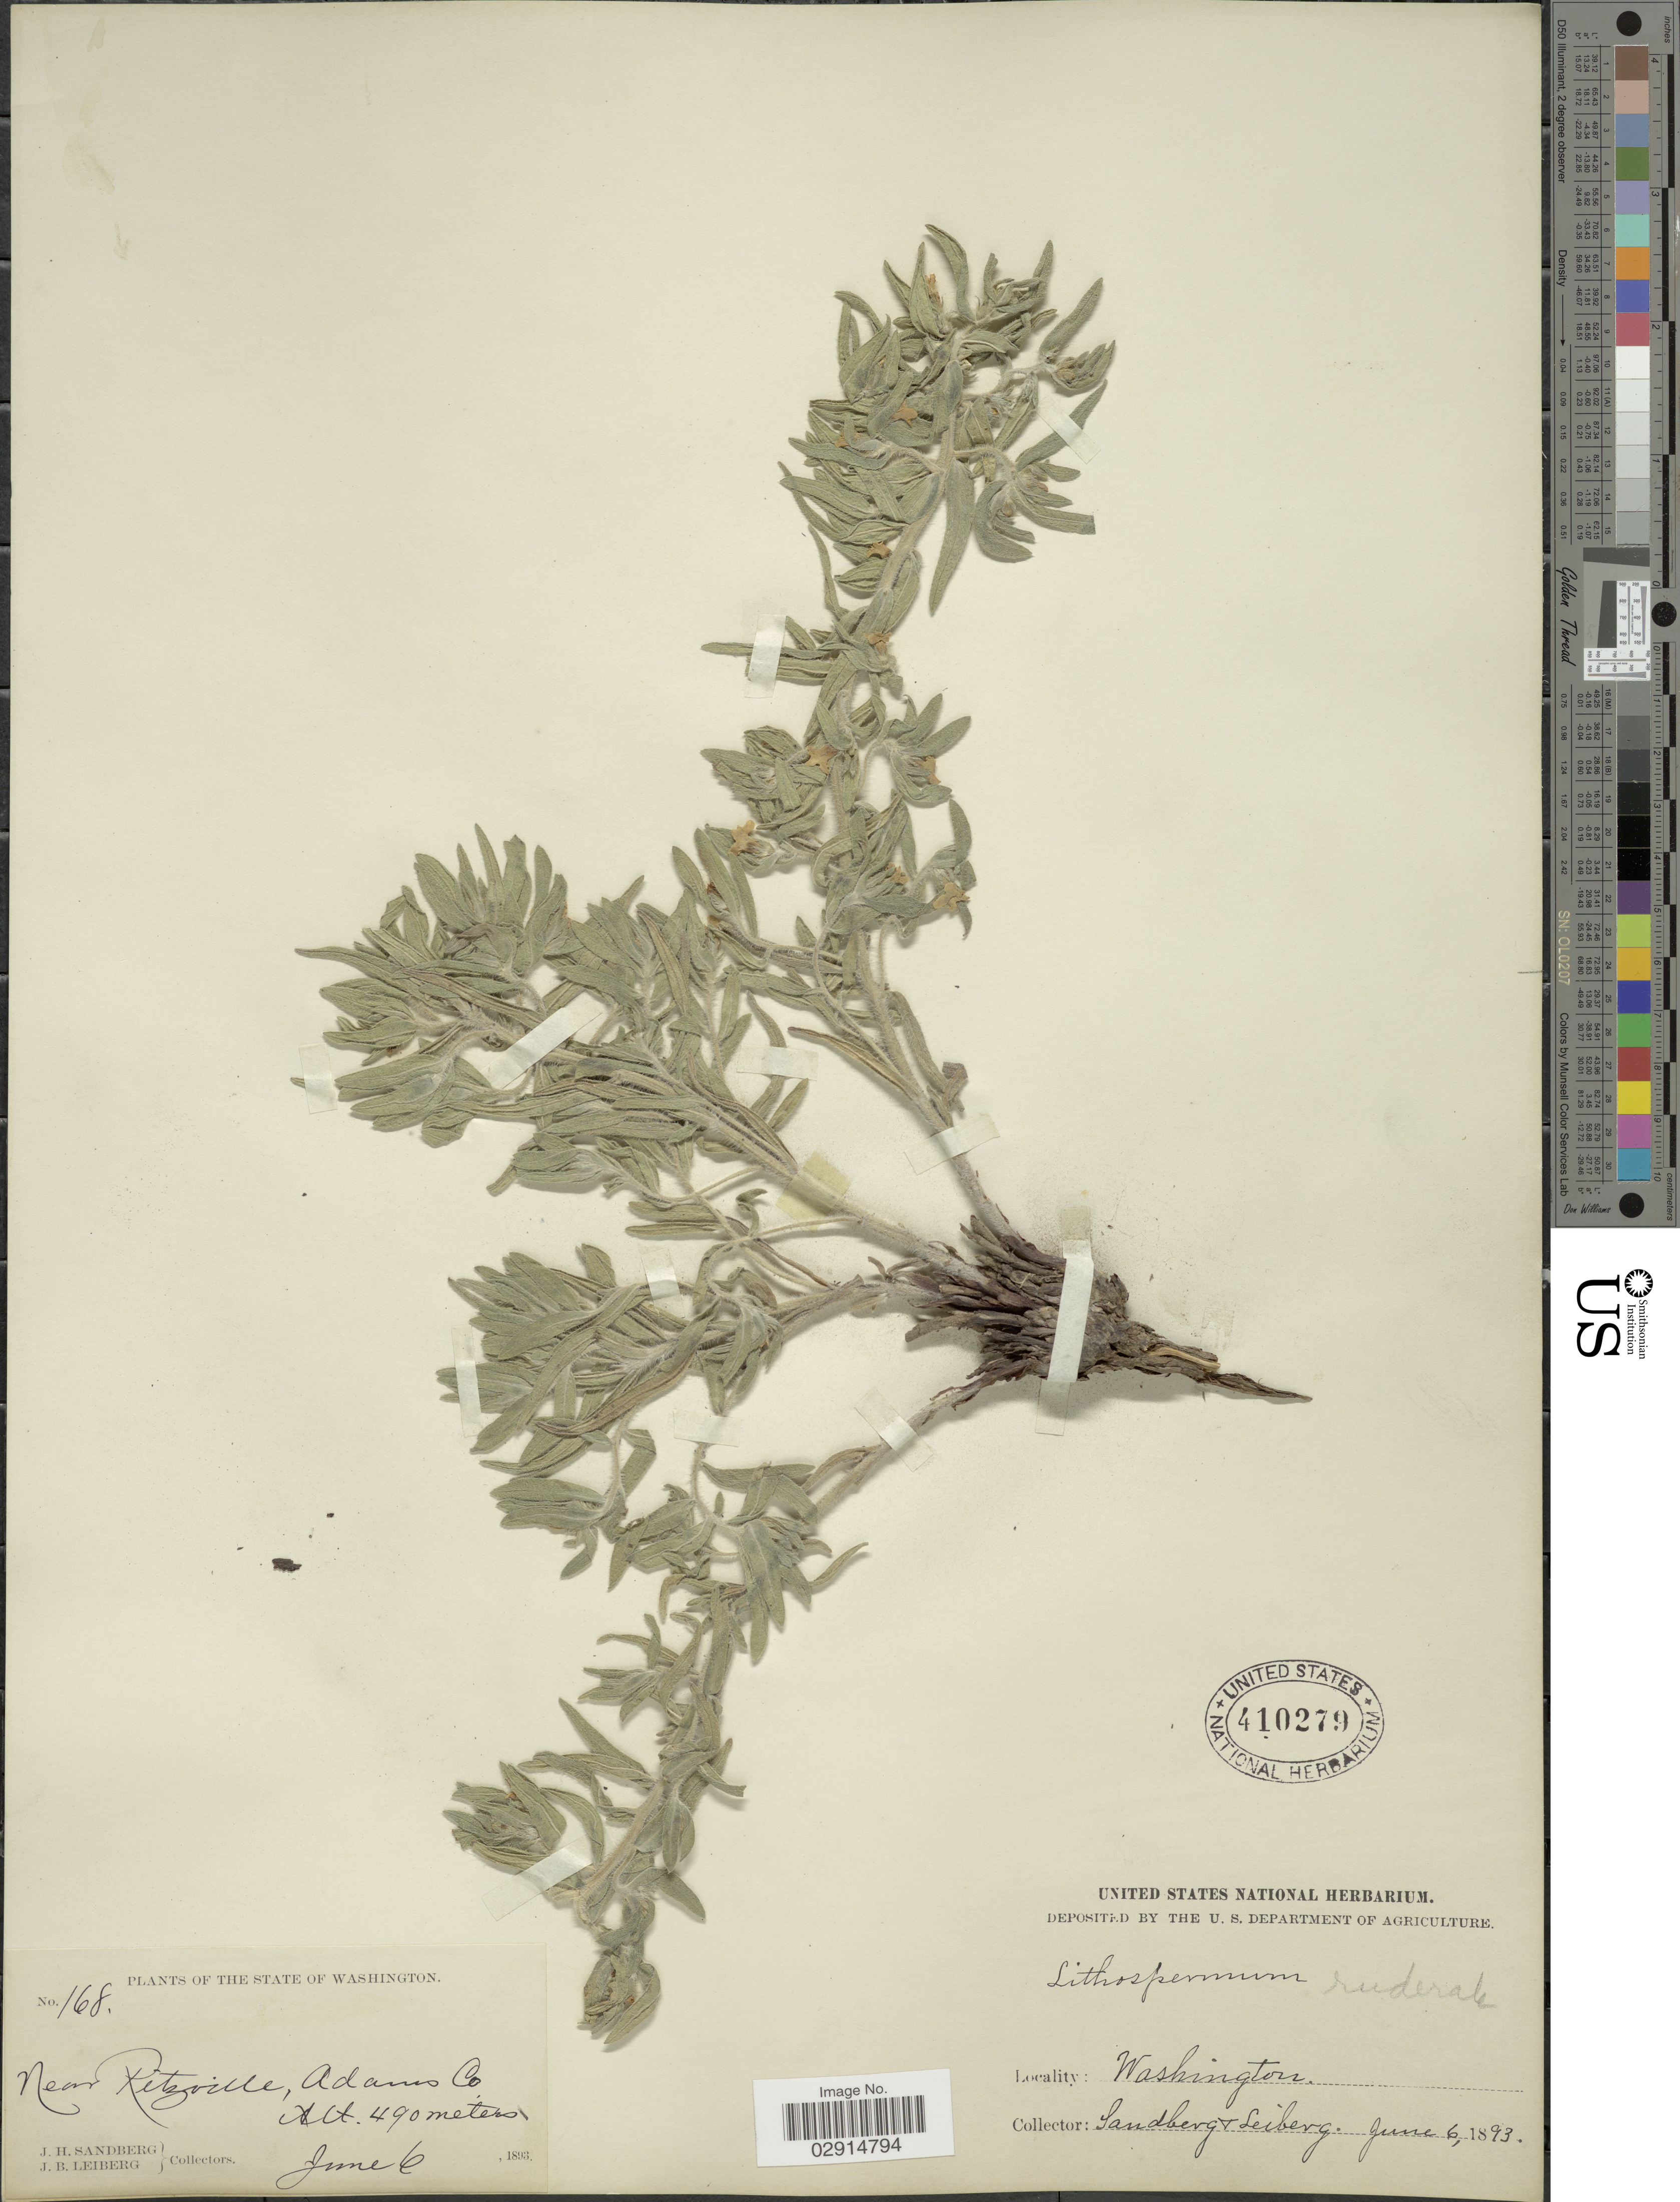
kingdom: Plantae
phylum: Tracheophyta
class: Magnoliopsida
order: Boraginales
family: Boraginaceae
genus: Lithospermum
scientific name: Lithospermum ruderale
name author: Douglas ex Lehm.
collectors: J. H. Sandberg & J. B. Leiberg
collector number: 168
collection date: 1893-06-06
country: United States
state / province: Washington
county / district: Adams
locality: Near Ritzville, Adams Co.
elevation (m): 490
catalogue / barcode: US 410279